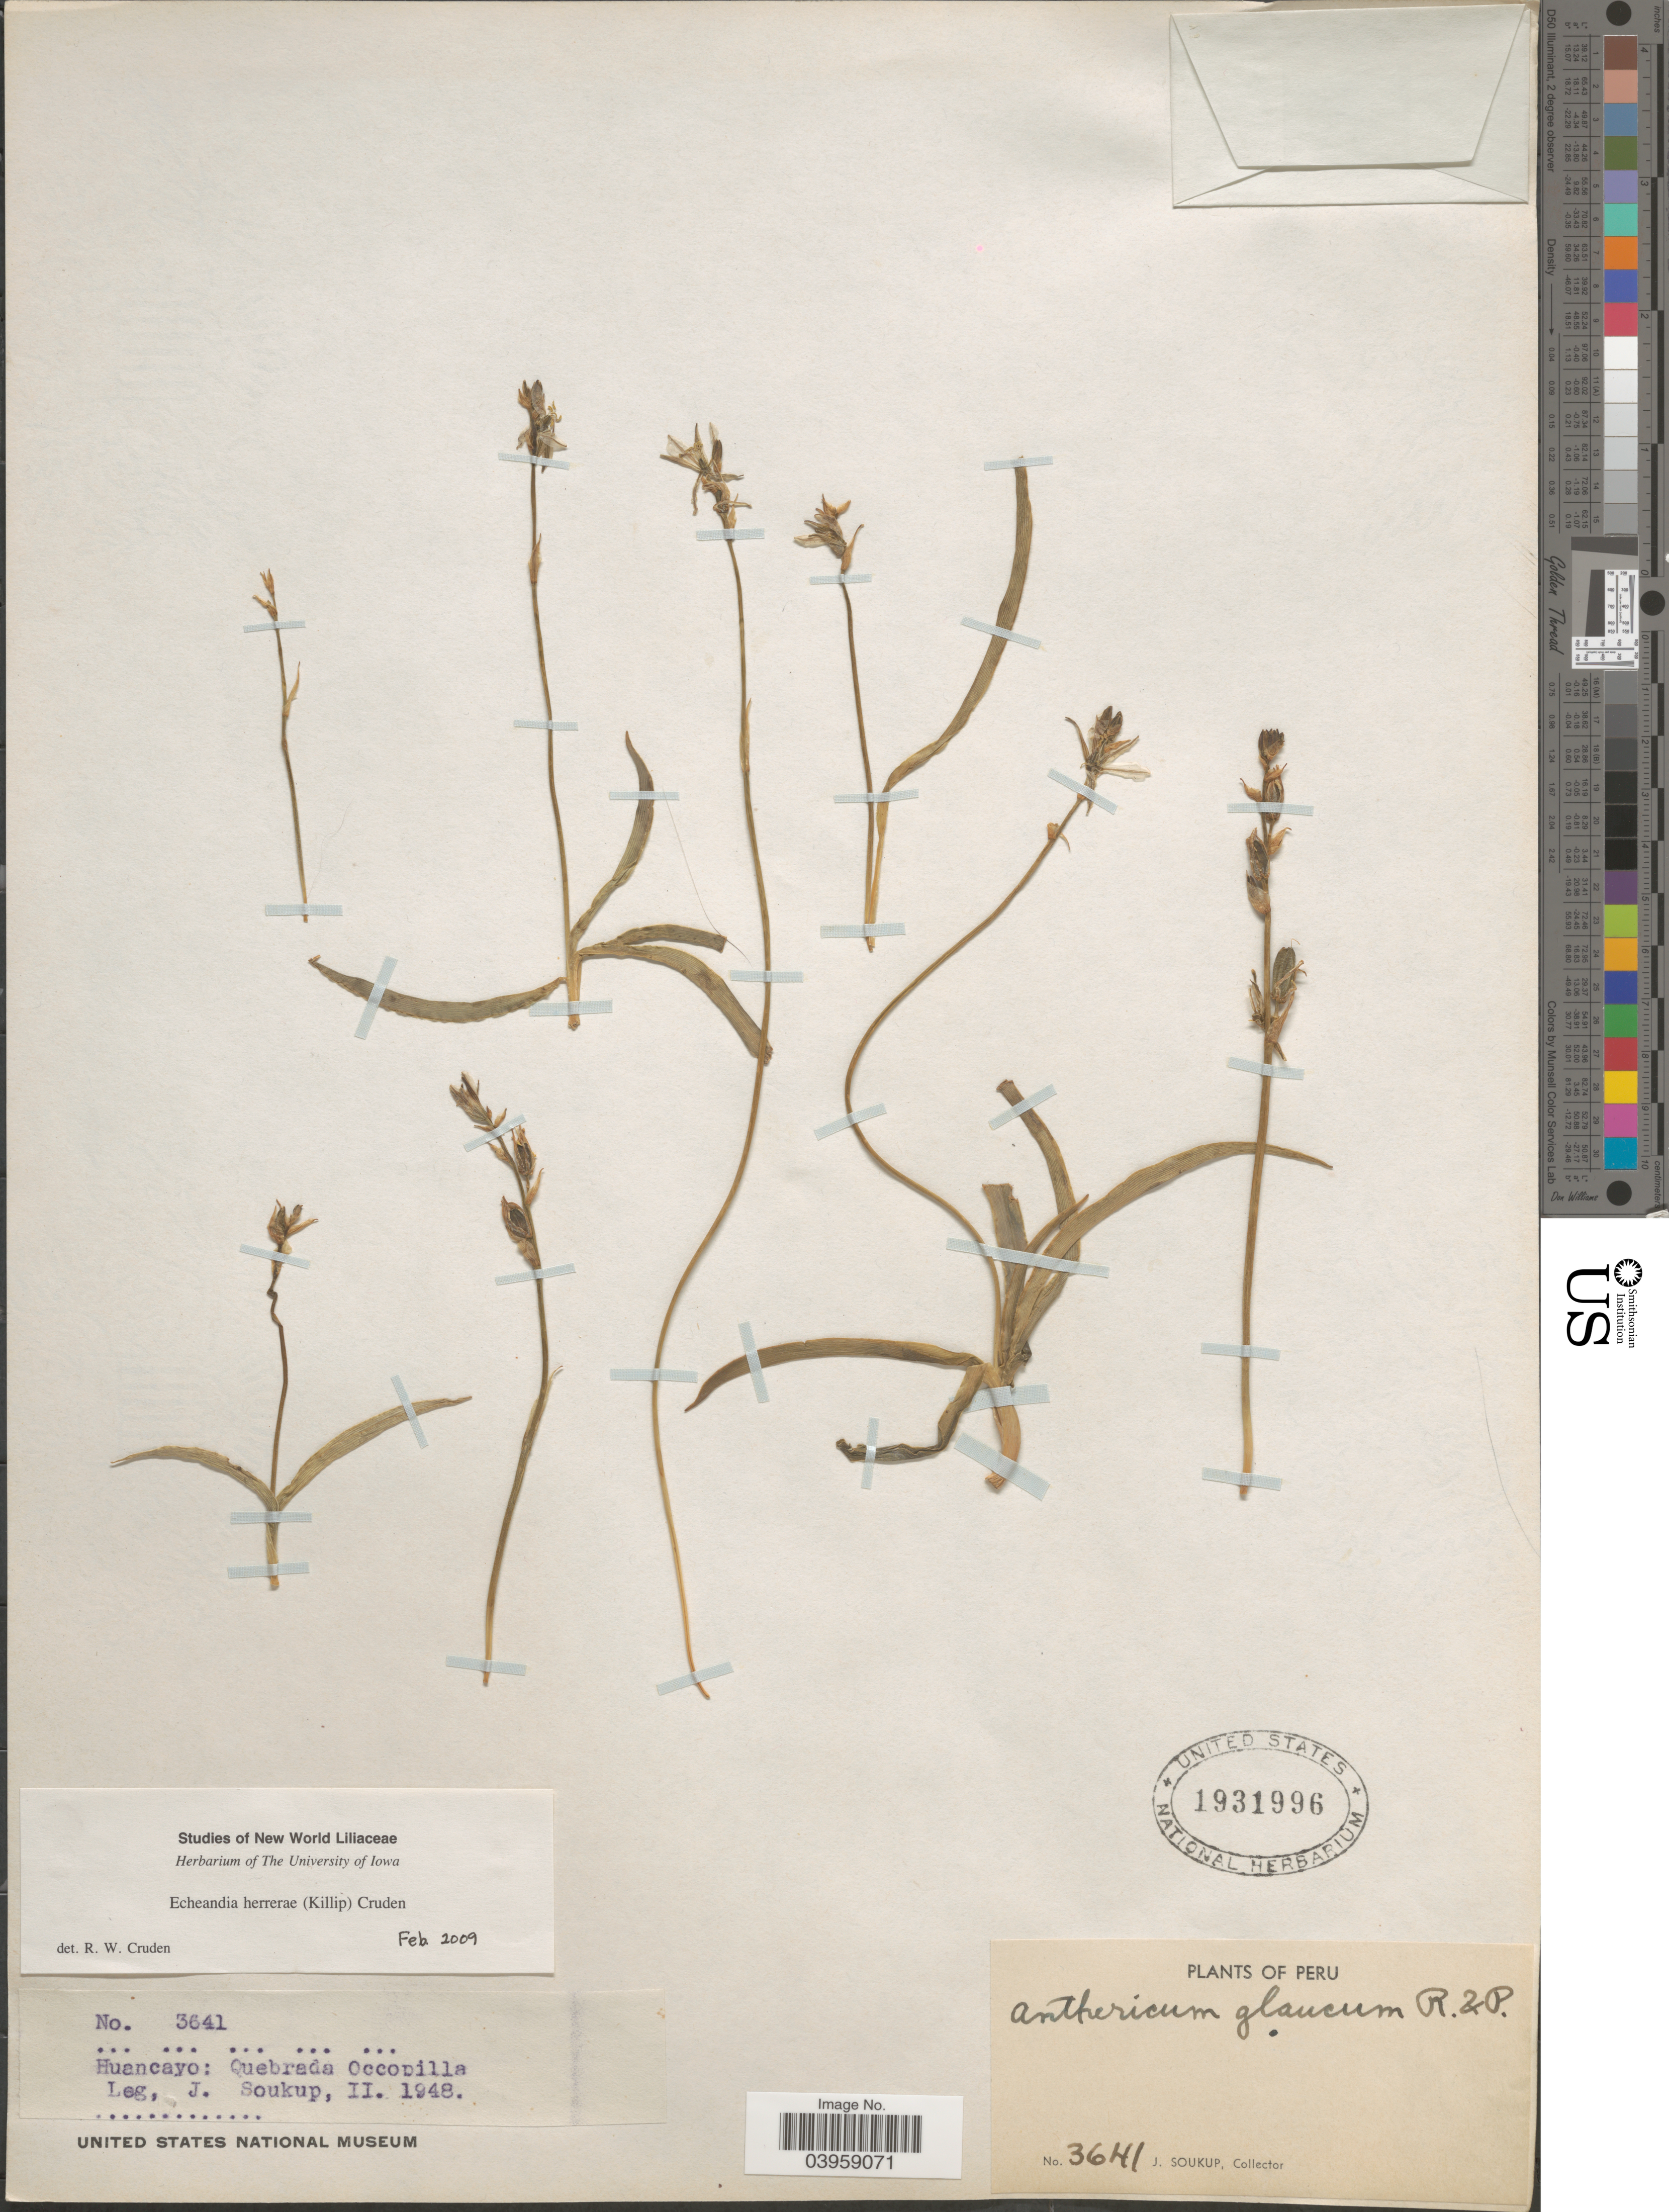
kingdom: Plantae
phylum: Tracheophyta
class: Liliopsida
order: Asparagales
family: Asparagaceae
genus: Echeandia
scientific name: Echeandia herrerae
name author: (Killip) Cruden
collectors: J. Soukup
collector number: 3641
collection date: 1948-02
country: Peru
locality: Huancayo: Quebrada Occopilla.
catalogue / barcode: US 1931996